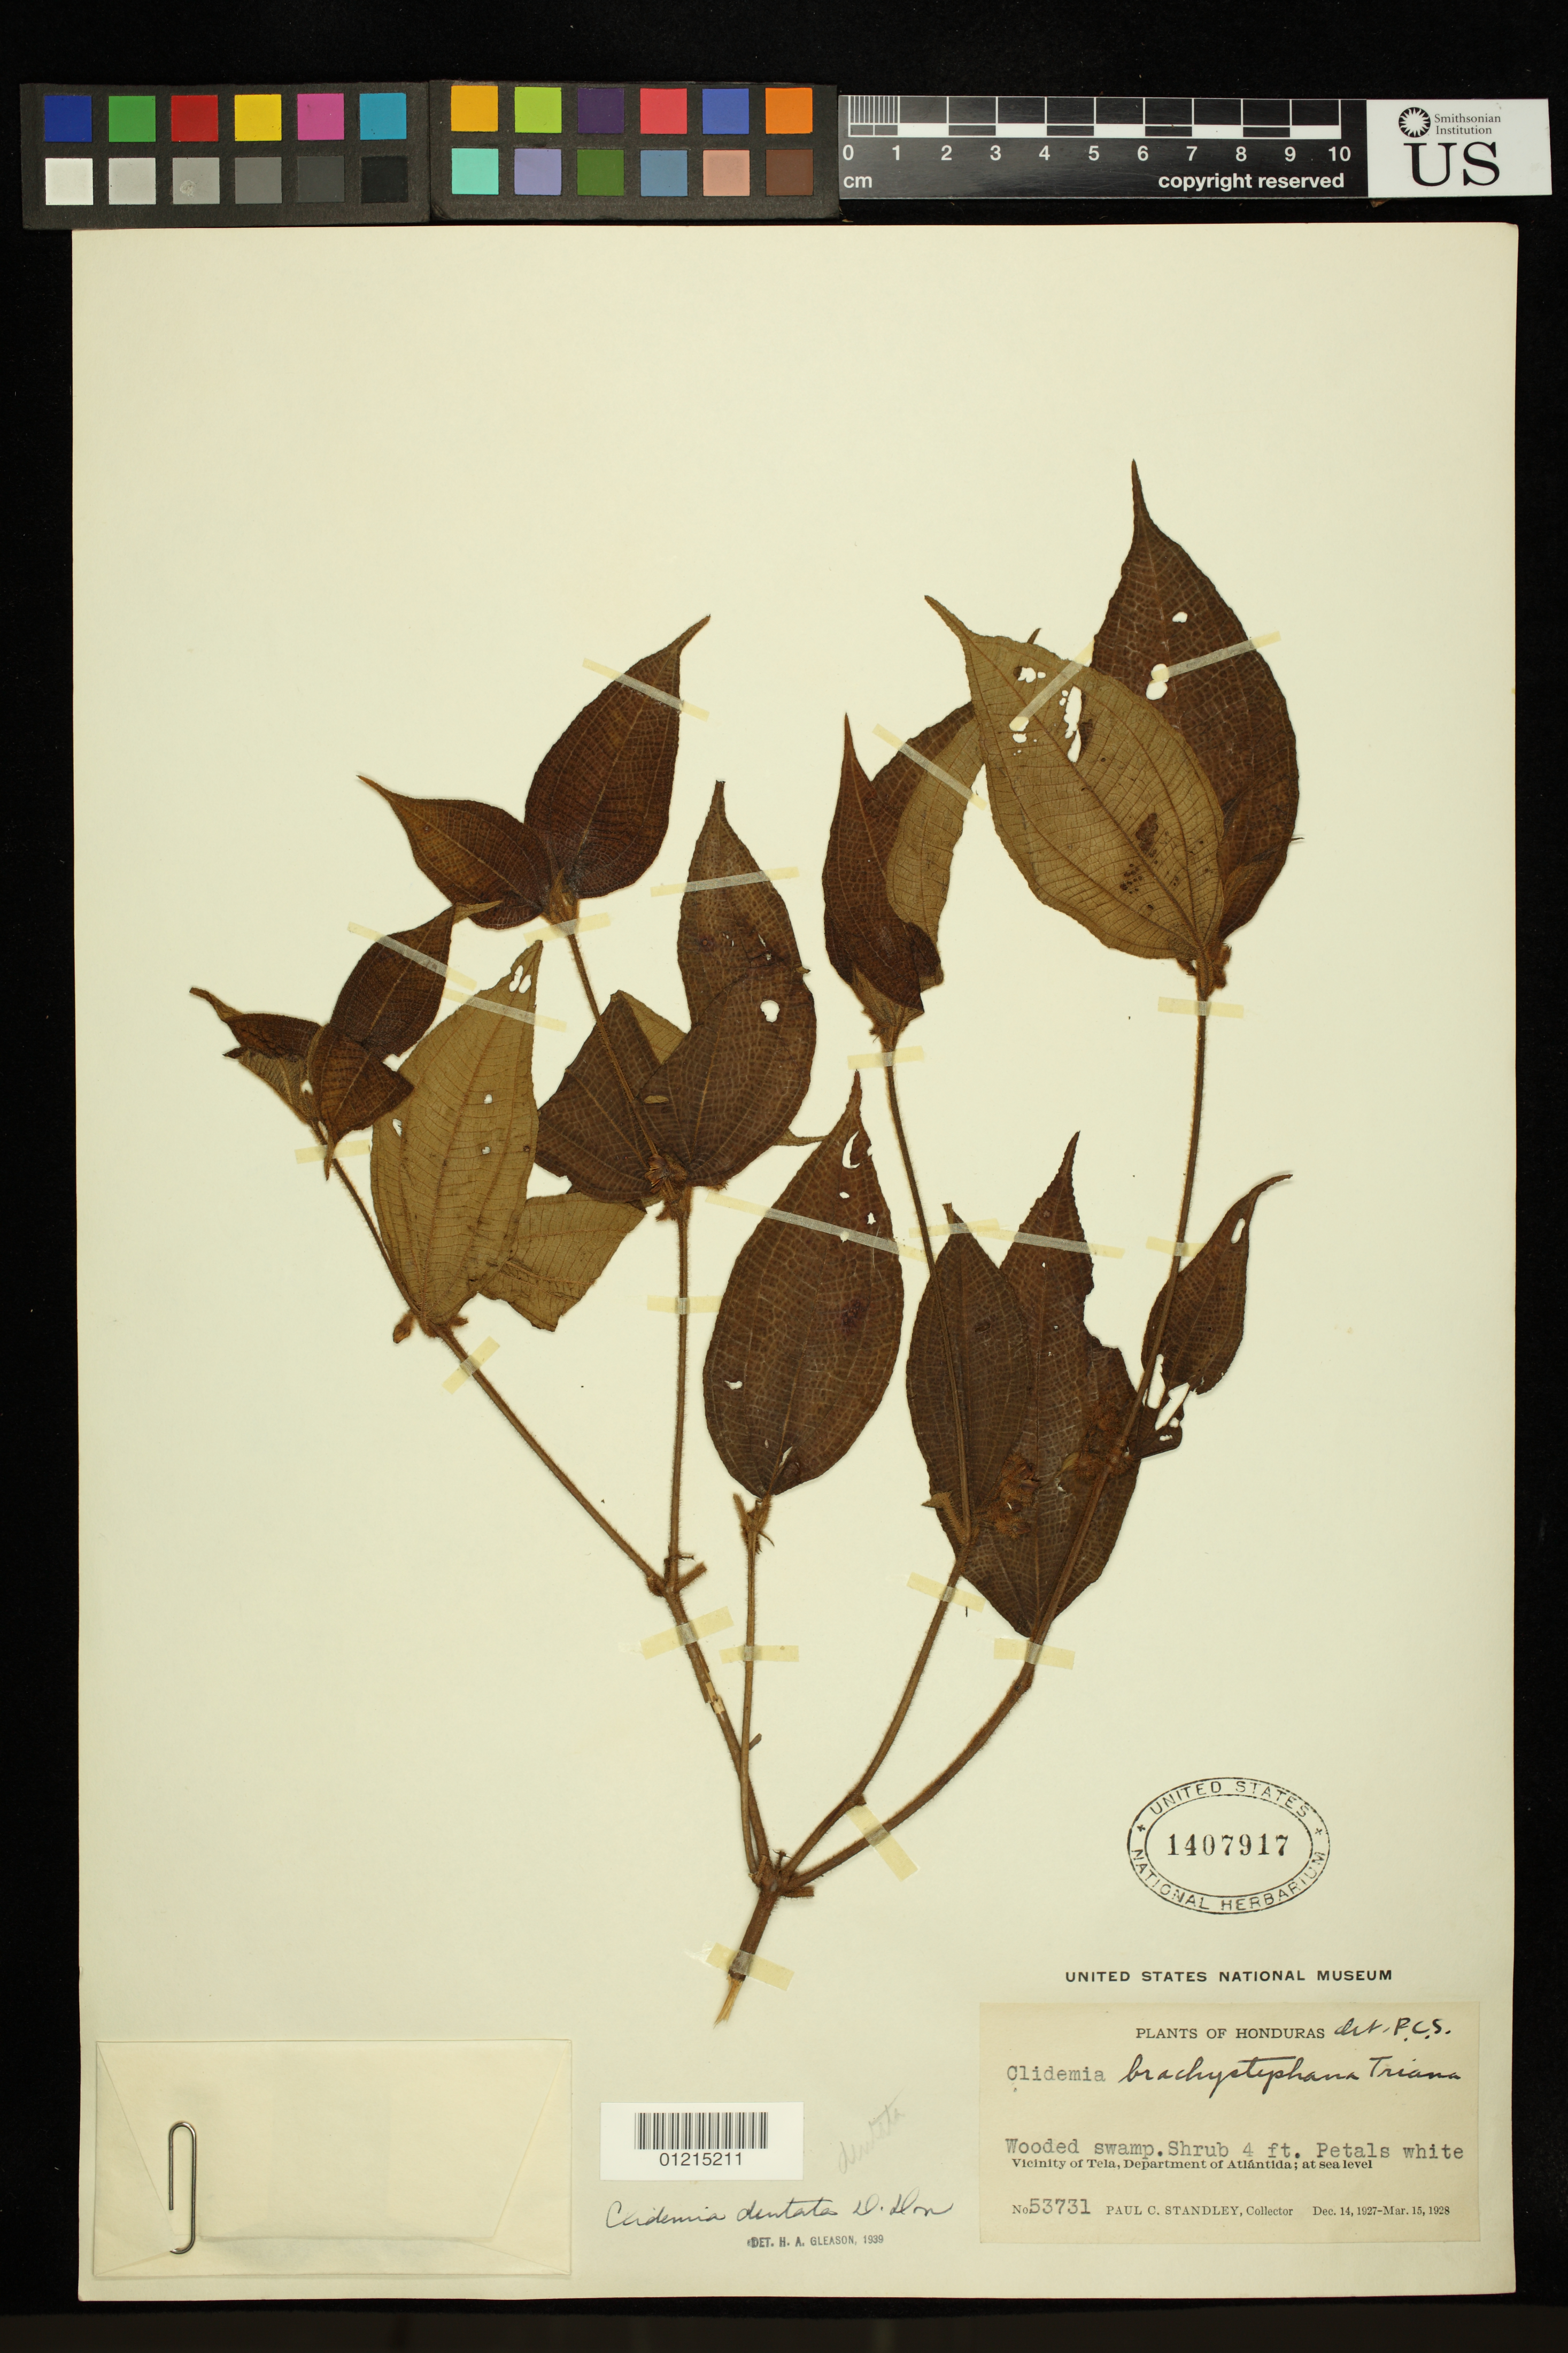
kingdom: Plantae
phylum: Tracheophyta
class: Magnoliopsida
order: Myrtales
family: Melastomataceae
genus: Clidemia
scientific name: Clidemia dentata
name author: D. Don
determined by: Gleason, H. A.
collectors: P. C. Standley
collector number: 53731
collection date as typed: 14 Dec 1927 to 15 Mar 1928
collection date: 1927-12-14/1928-03-15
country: Honduras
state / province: Atlántida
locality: Vicinity of Tela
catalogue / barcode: US 1407917